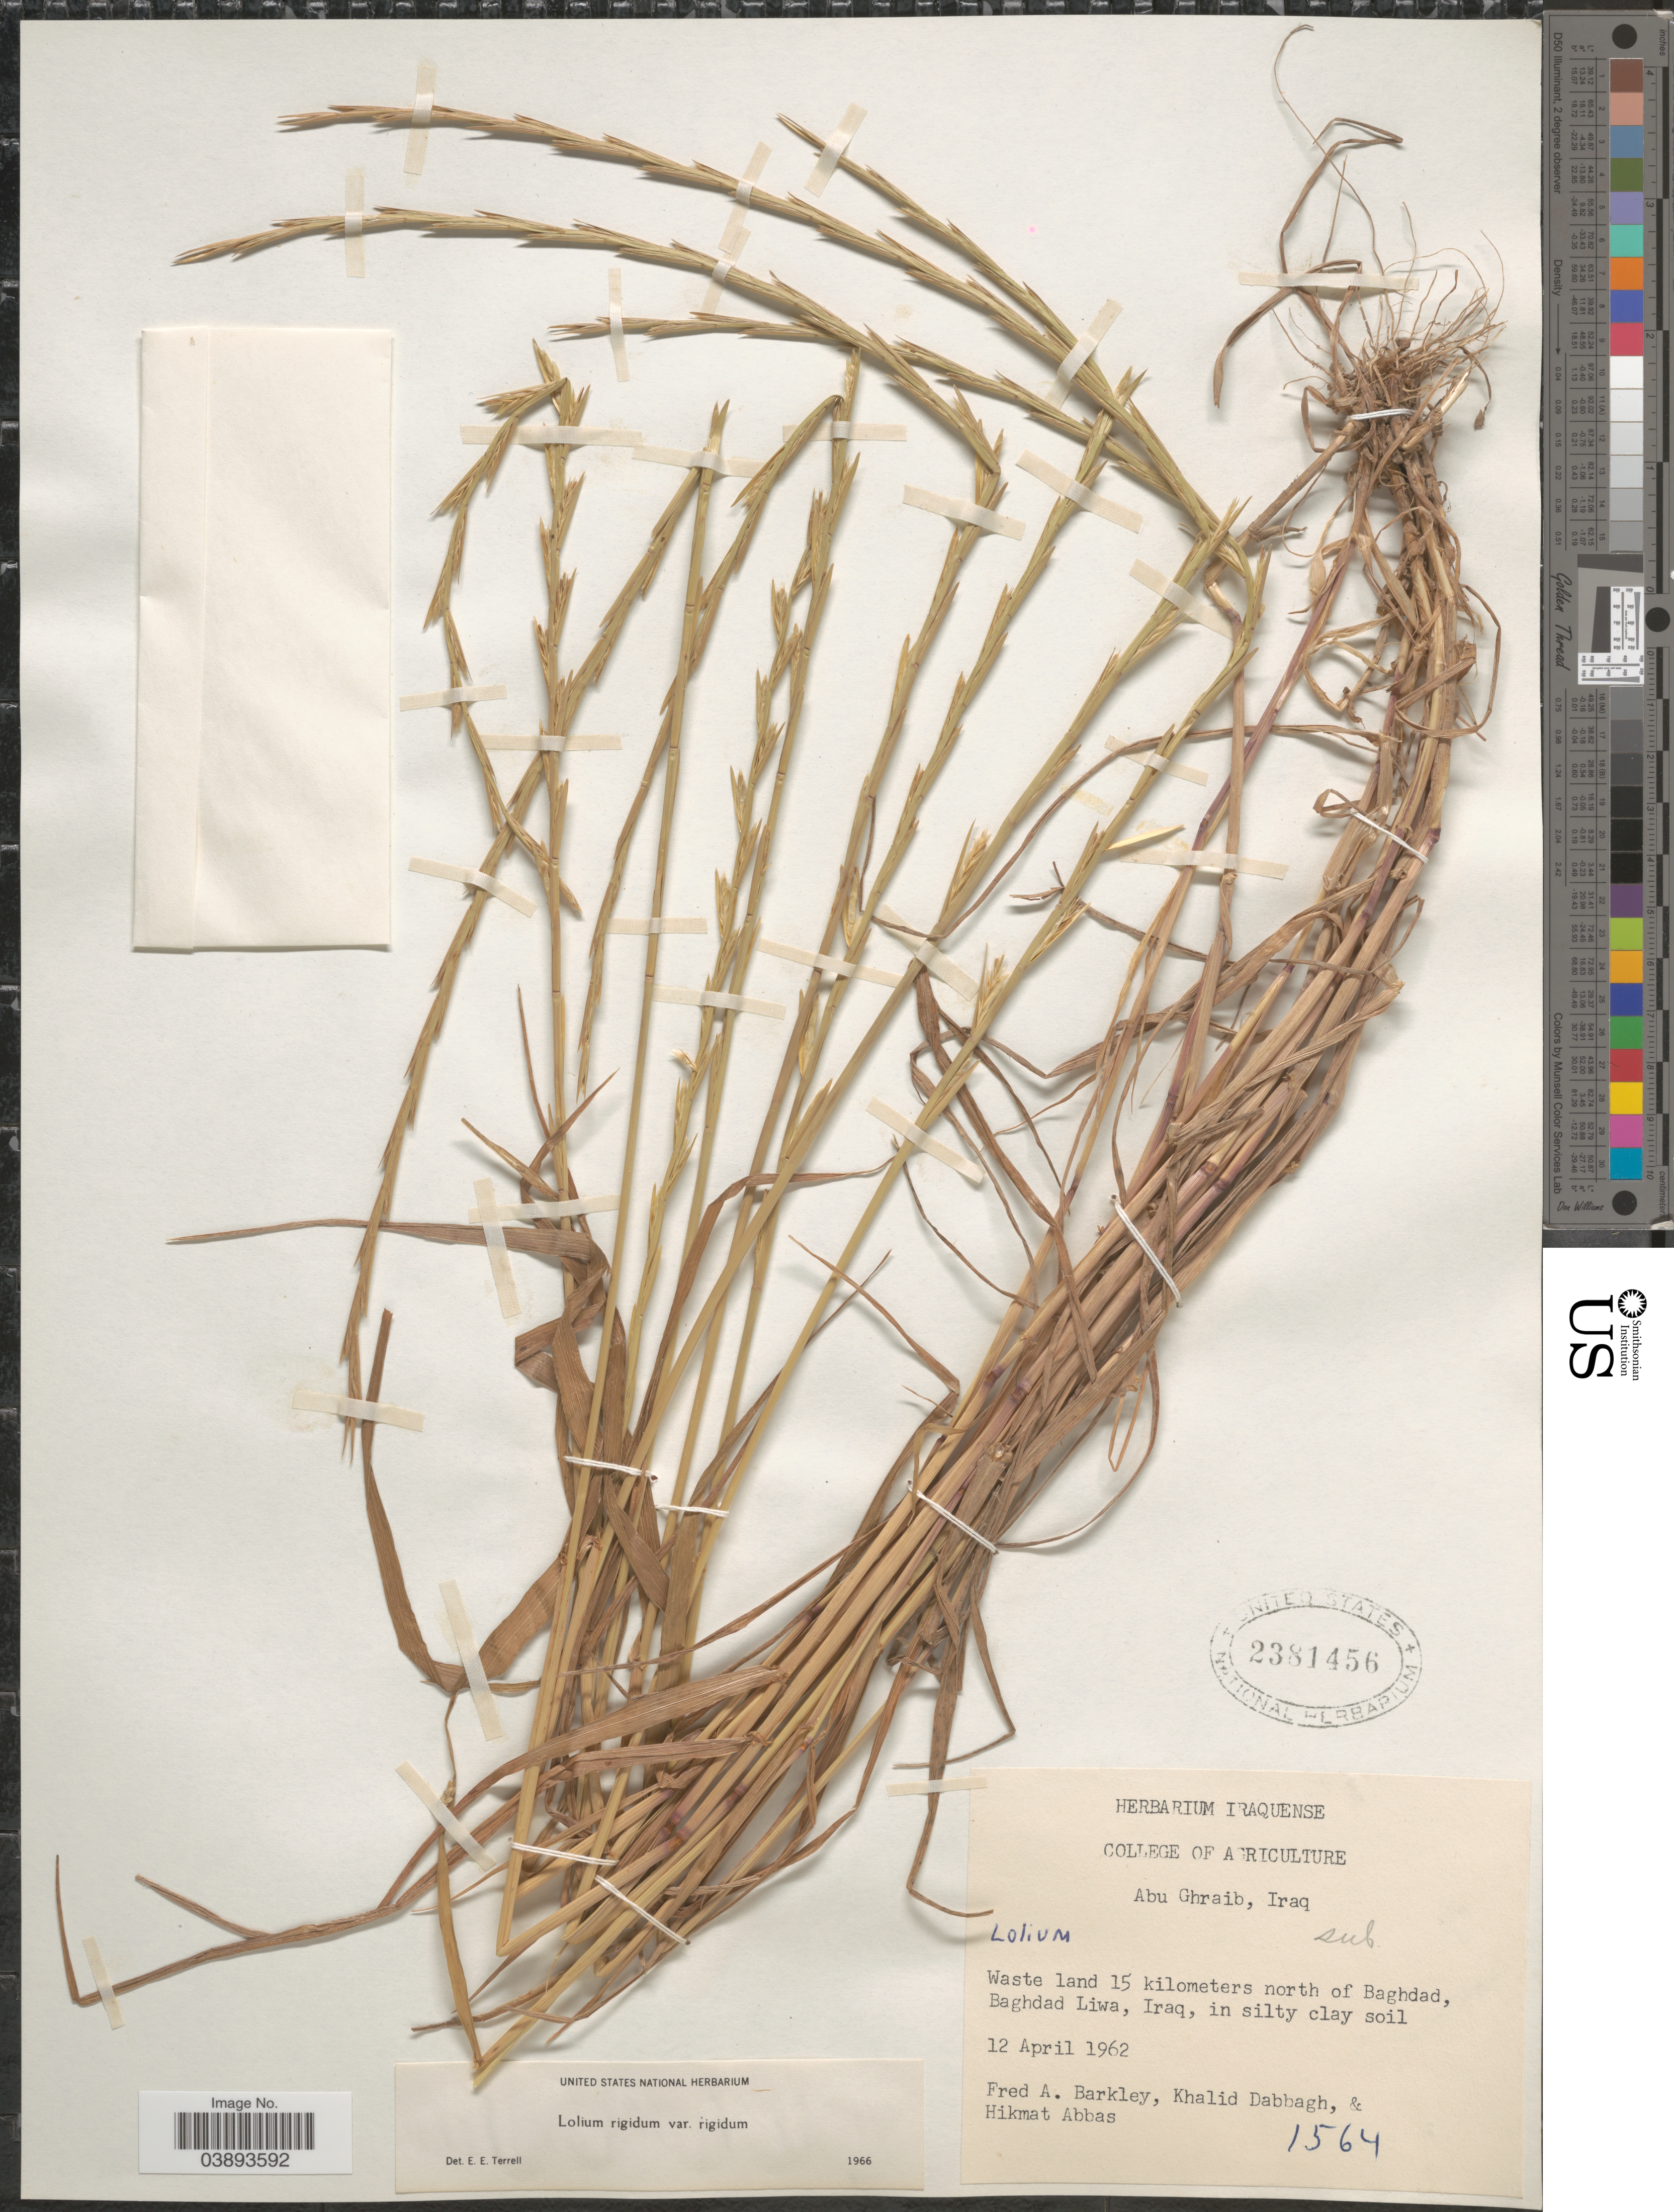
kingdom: Plantae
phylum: Tracheophyta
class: Liliopsida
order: Poales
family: Poaceae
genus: Lolium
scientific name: Lolium rigidum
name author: Gaudin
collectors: F. A. Barkley, K. Dabbagh & H. Abbas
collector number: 1564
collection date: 1962-04-12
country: Iraq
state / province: Baghdad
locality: Waste land 15 kilometers north of Baghdad, Baghdad Liwa.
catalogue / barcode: US 2381456